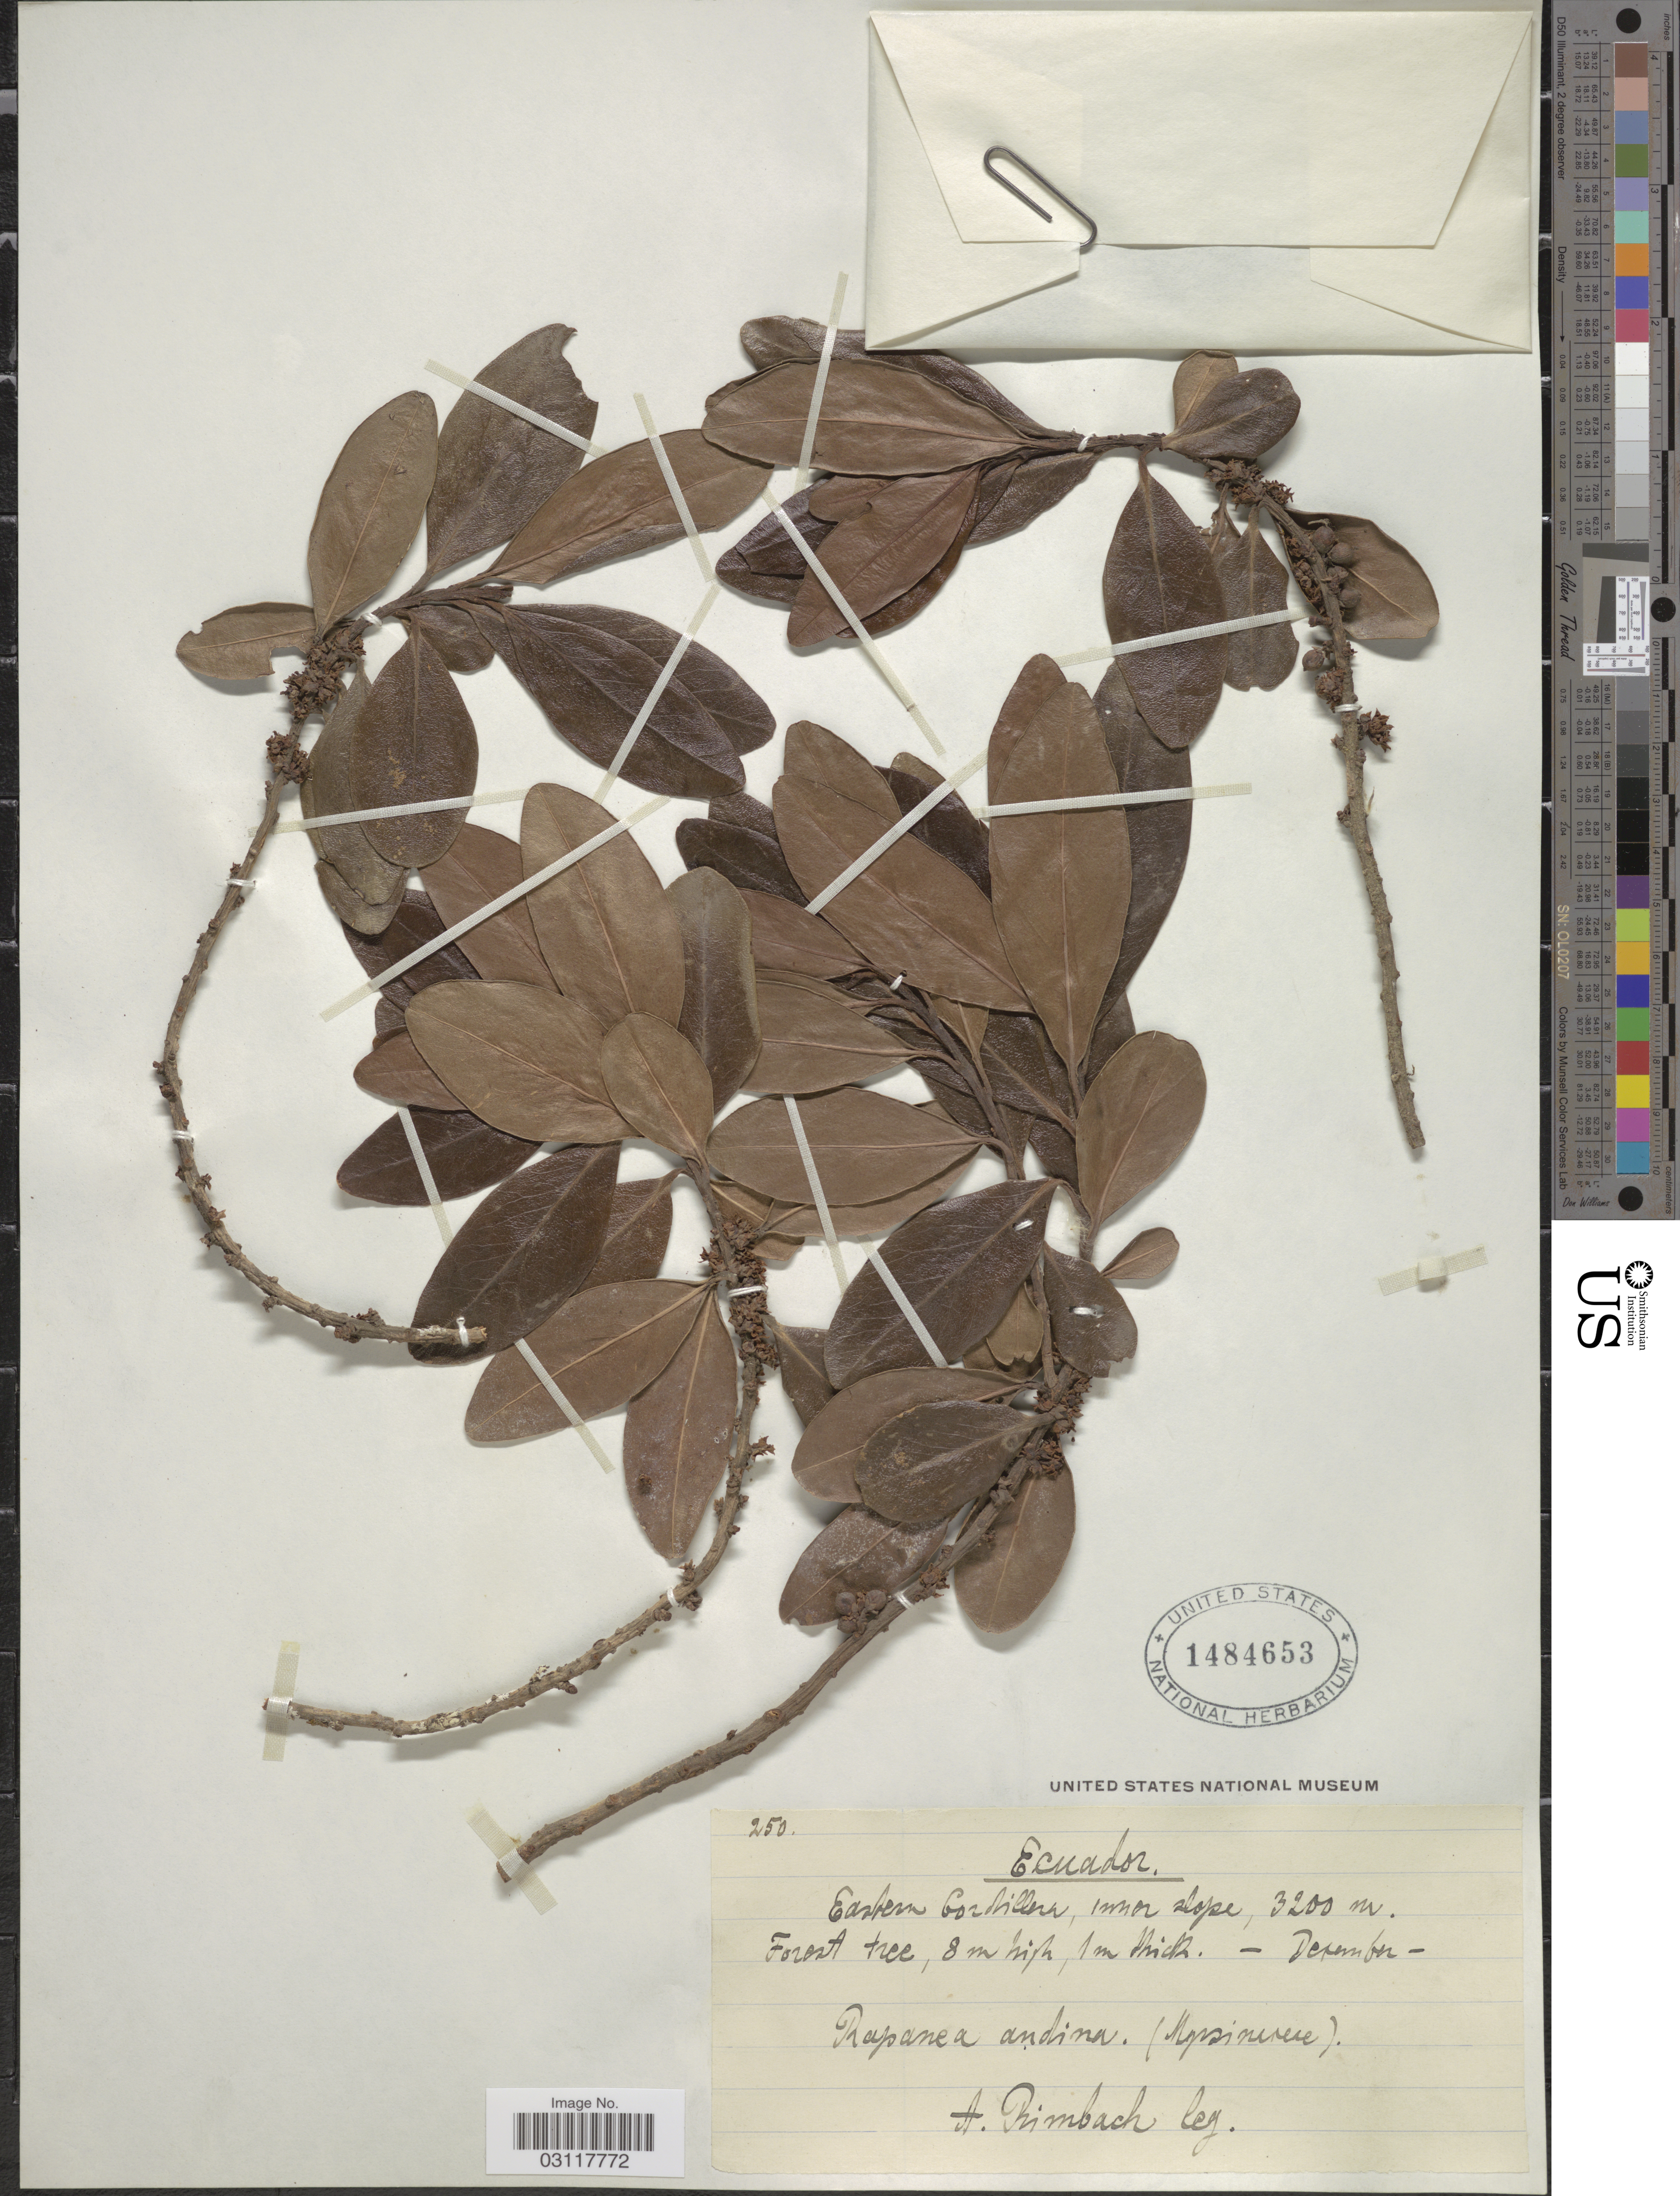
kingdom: Plantae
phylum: Tracheophyta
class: Magnoliopsida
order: Ericales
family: Primulaceae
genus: Rapanea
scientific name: Rapanea andina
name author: Mez in Engl.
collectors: A. Rimbach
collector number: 250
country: Ecuador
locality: Eastern Cordillera, inner slope.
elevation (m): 3200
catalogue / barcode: US 1484653